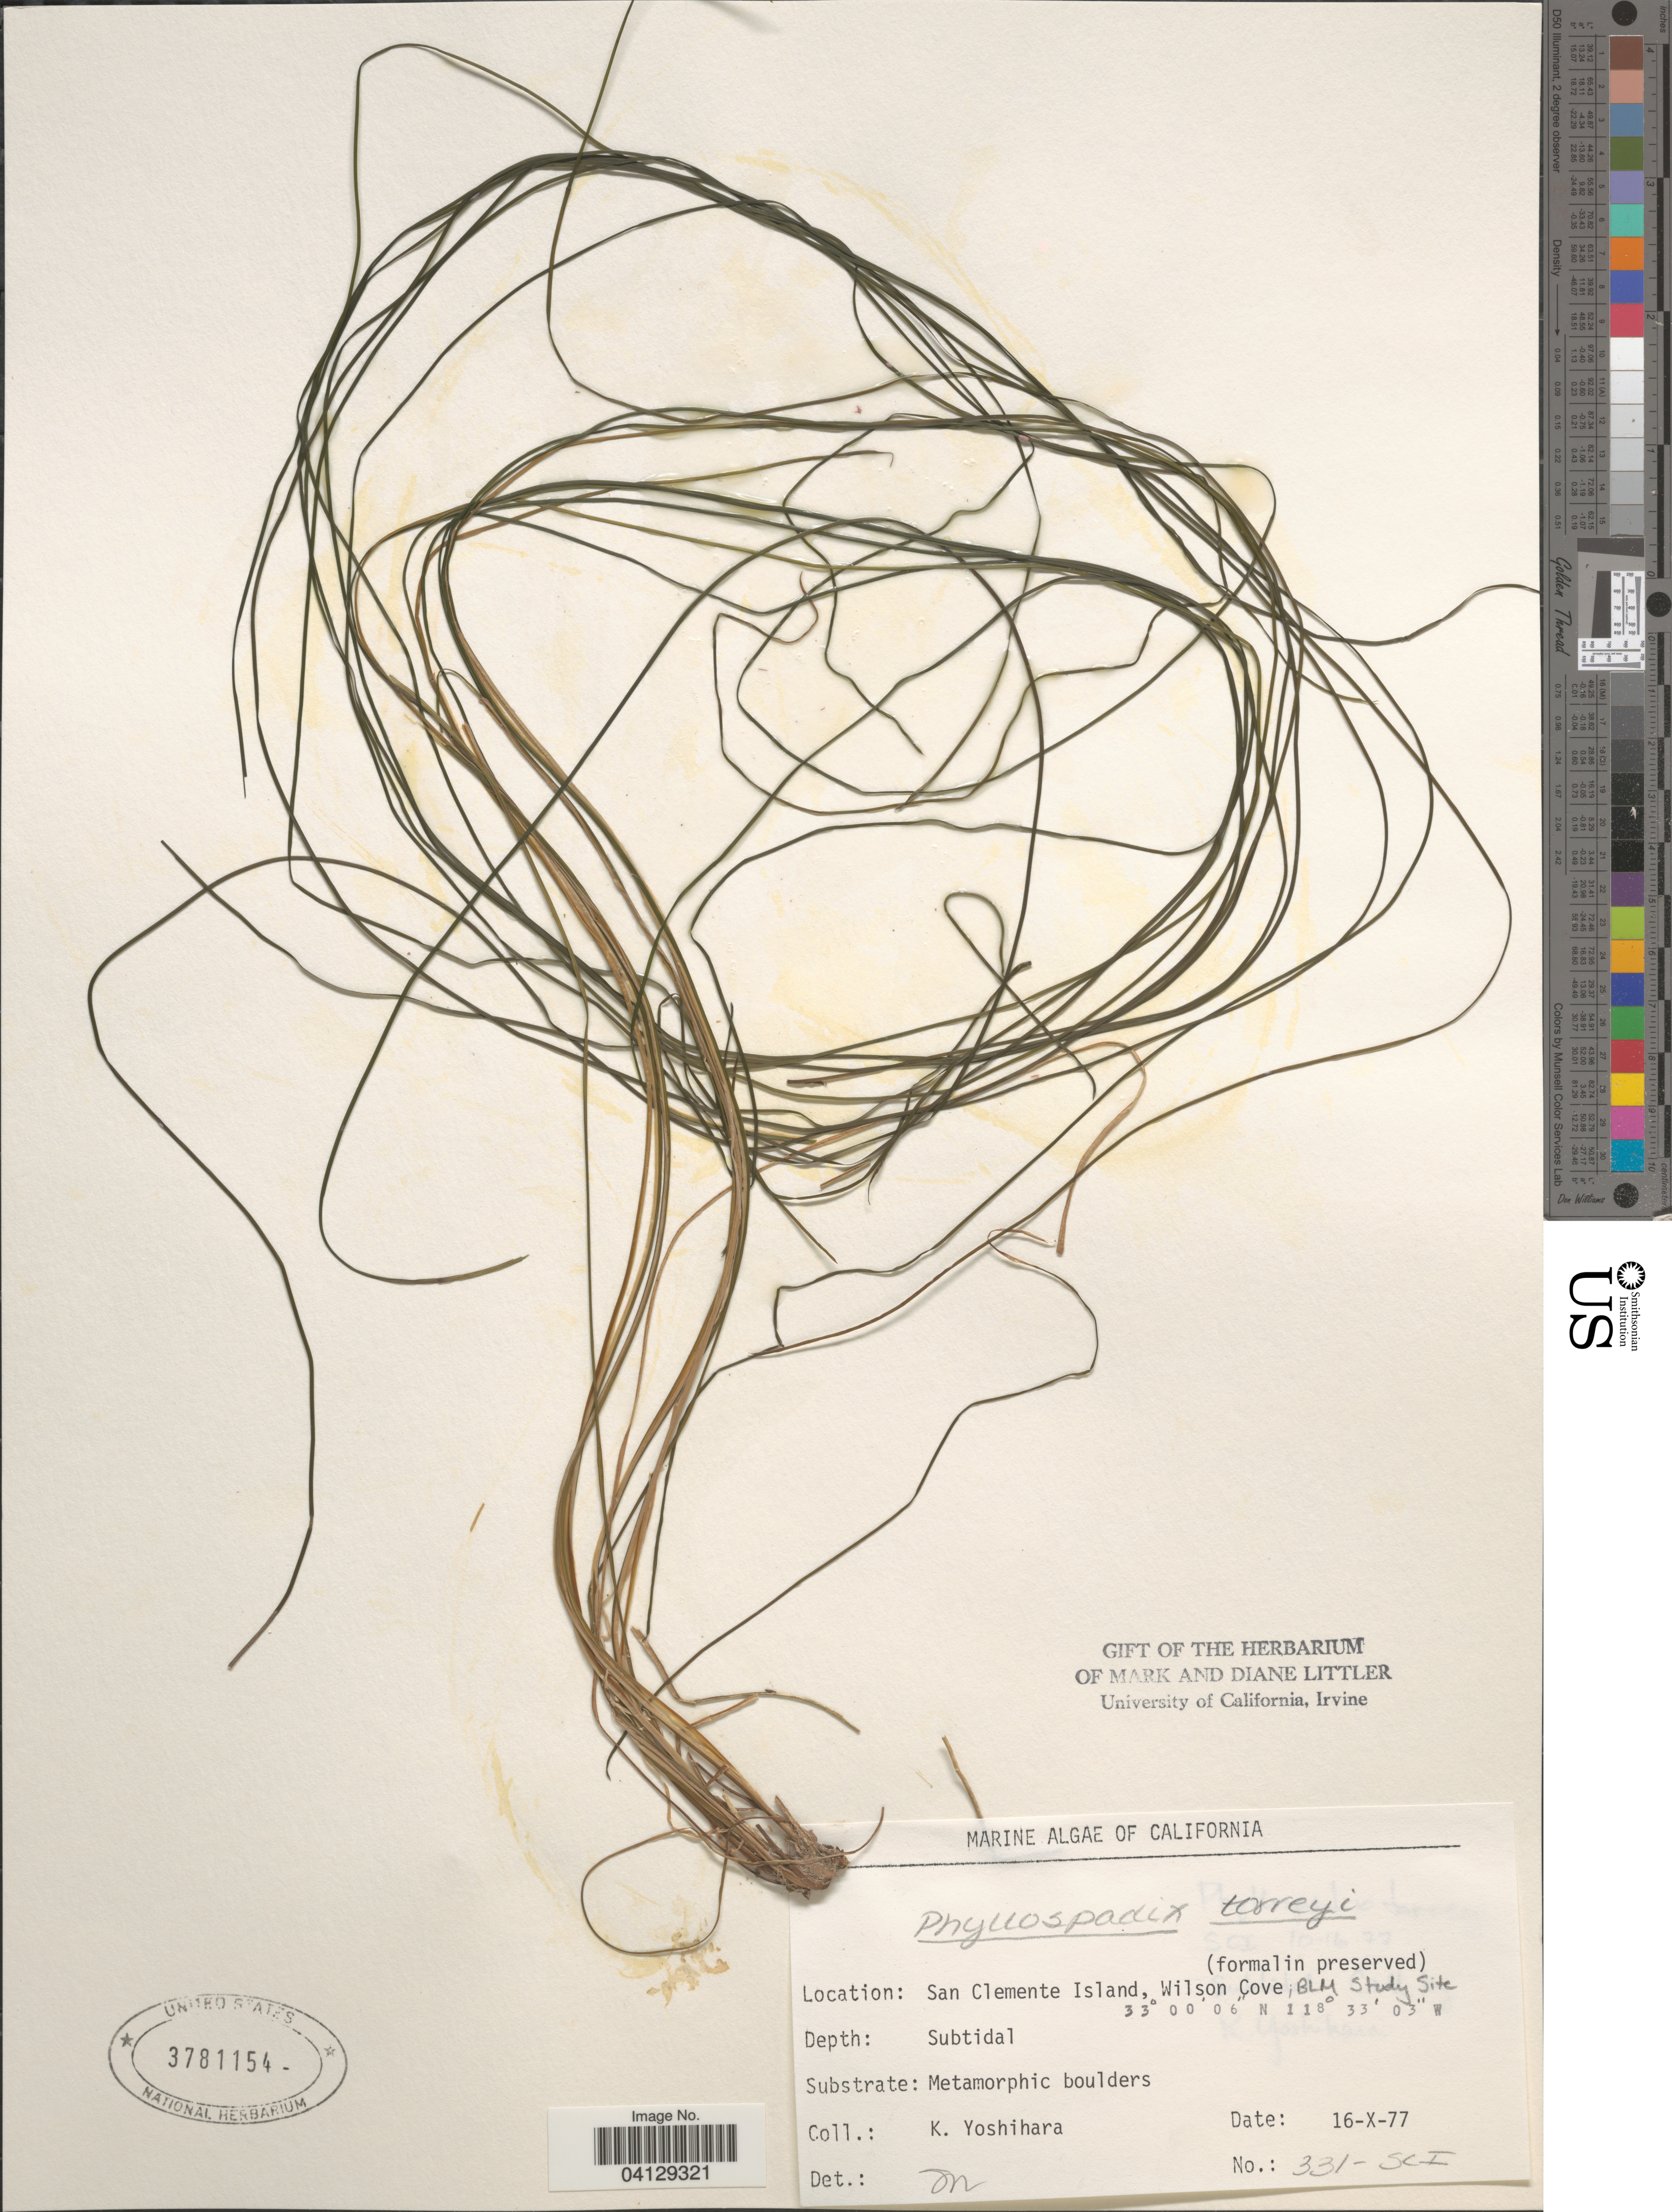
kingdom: Plantae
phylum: Tracheophyta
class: Liliopsida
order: Alismatales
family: Zosteraceae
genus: Phyllospadix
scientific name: Phyllospadix torreyi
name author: S. Watson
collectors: K. Yoshihara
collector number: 331-SCI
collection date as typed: Transcribed d/m/y: 16/10/77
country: United States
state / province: California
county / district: Los Angeles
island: San Clemente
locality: San Clemente Island, Wilson Cove; BLM Study Site.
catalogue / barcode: US 3781154